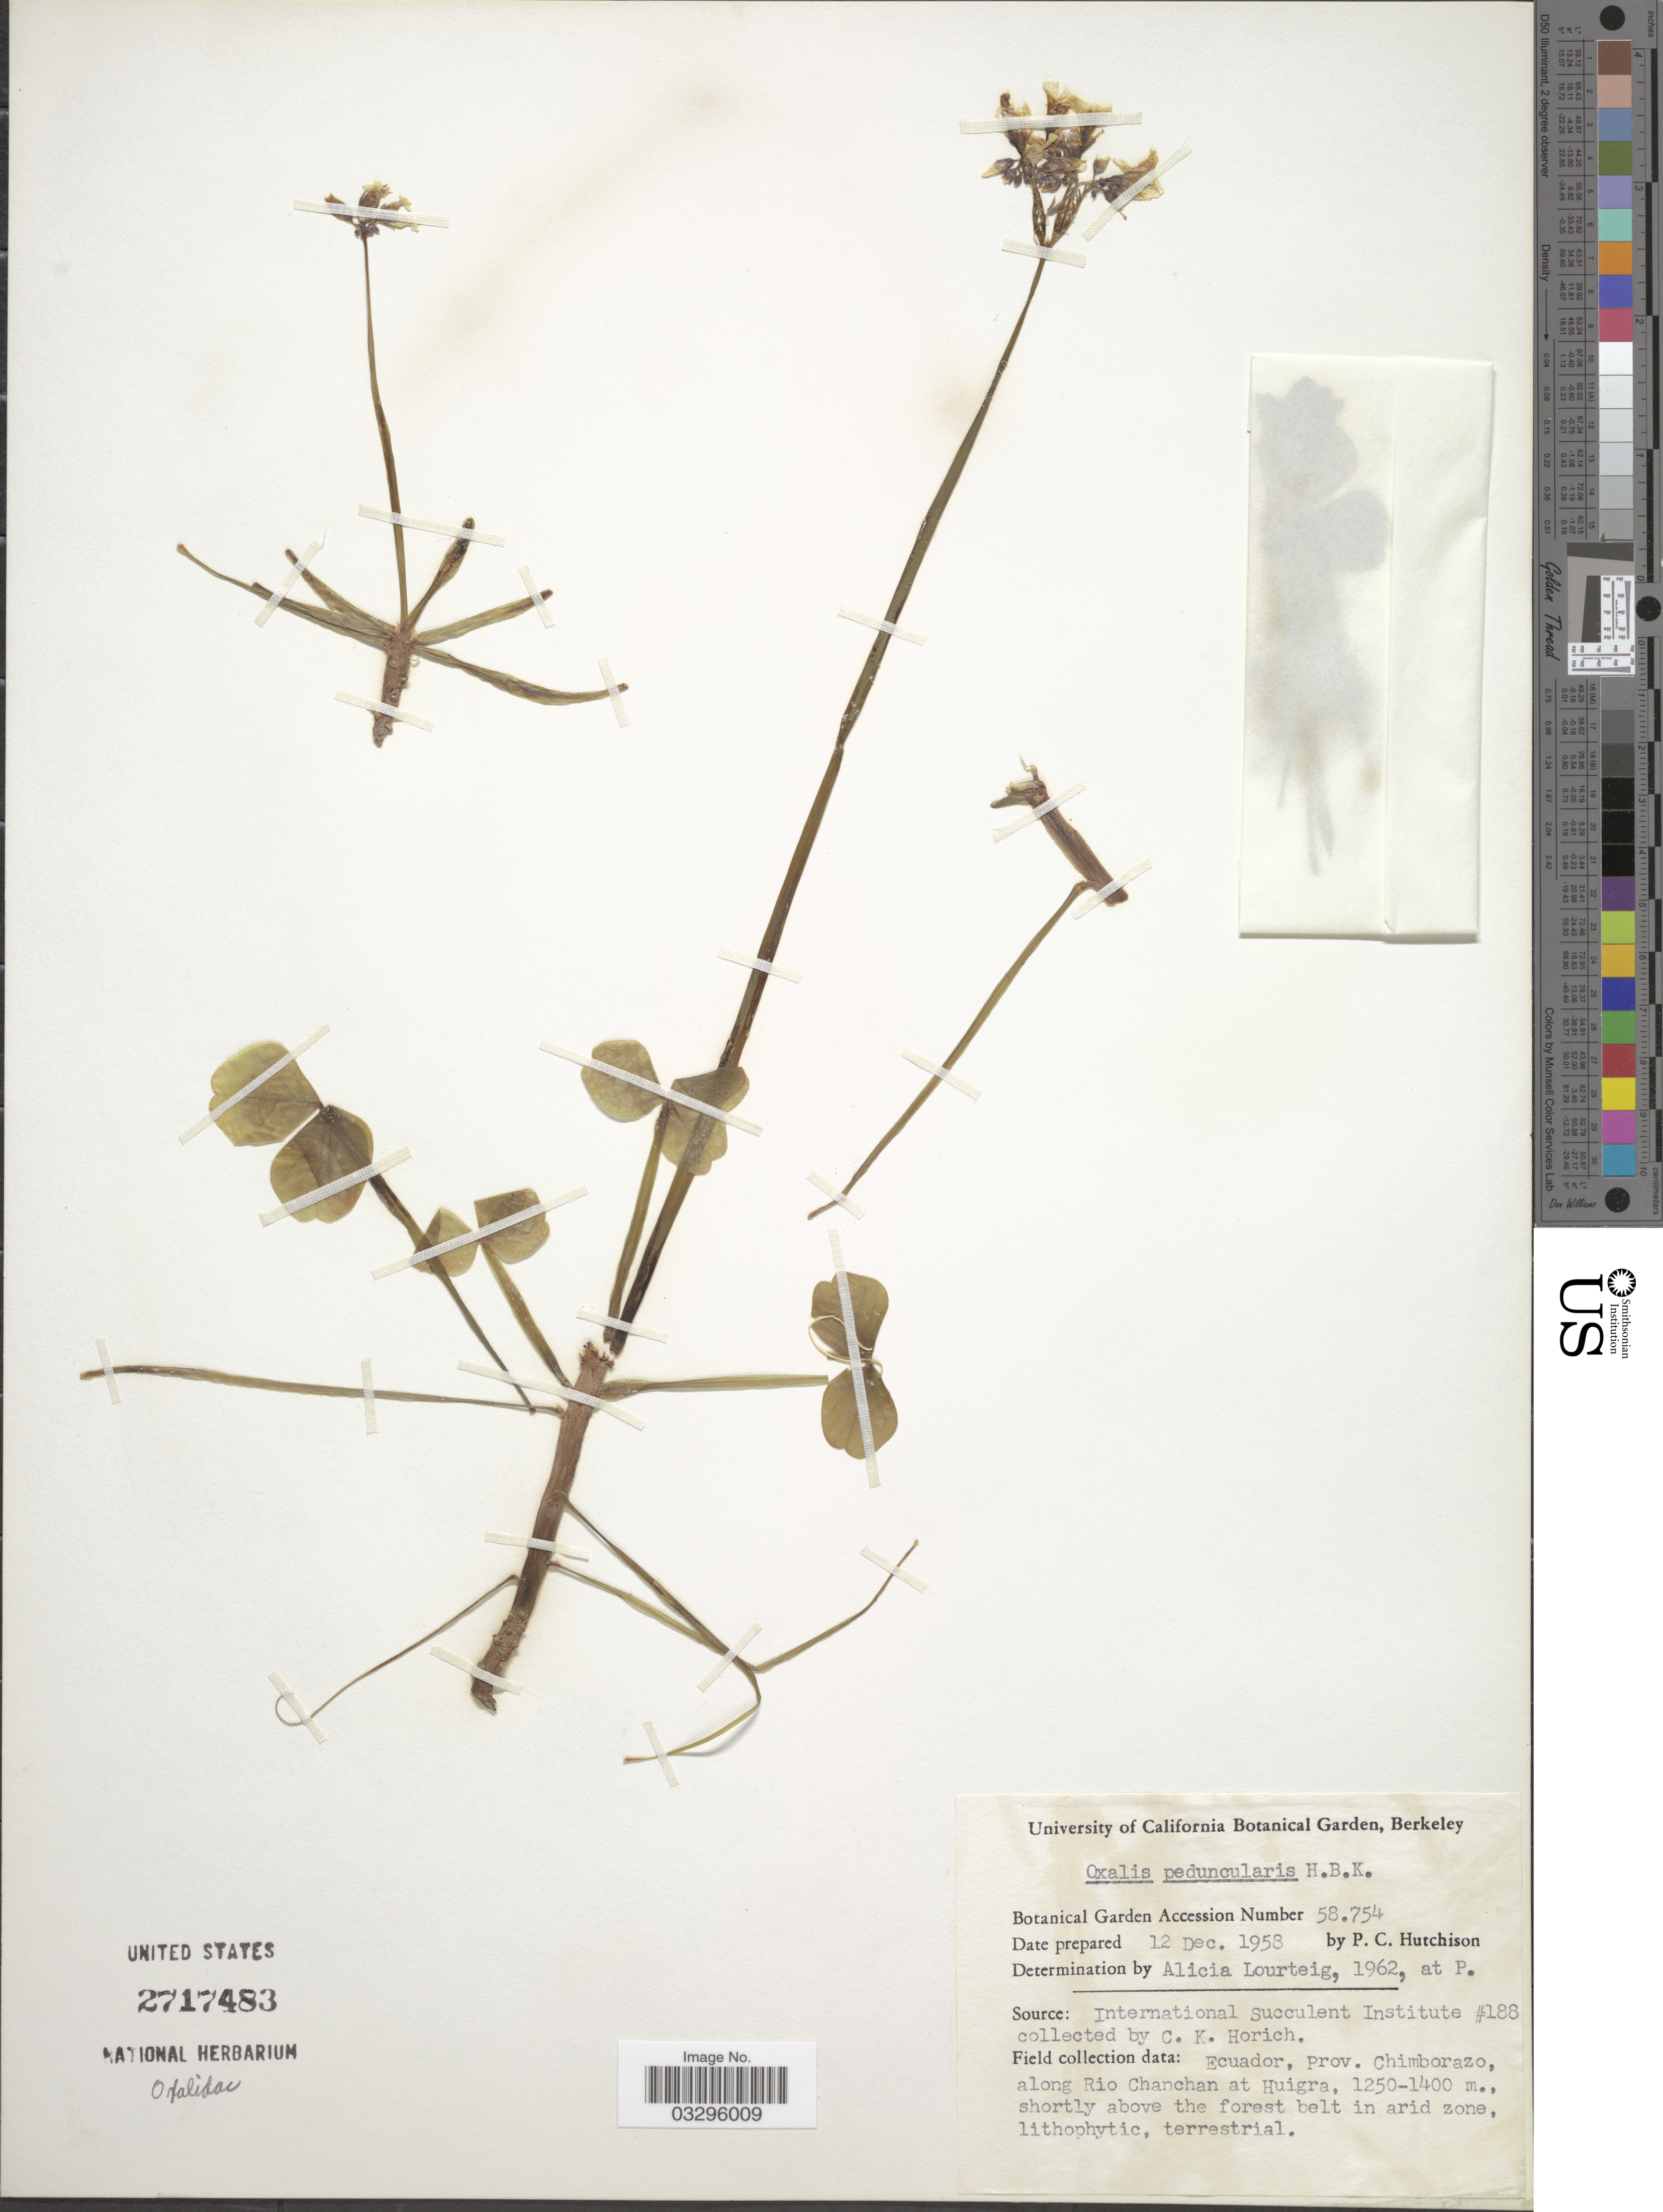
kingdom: Plantae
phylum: Tracheophyta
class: Magnoliopsida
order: Oxalidales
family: Oxalidaceae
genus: Oxalis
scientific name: Oxalis peduncularis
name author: Kunth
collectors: P. C. Hutchison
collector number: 58754?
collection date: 1958-12-12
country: United States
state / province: California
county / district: Alameda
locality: University of California Botanical Garden, Berkeley.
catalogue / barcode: US 2717483